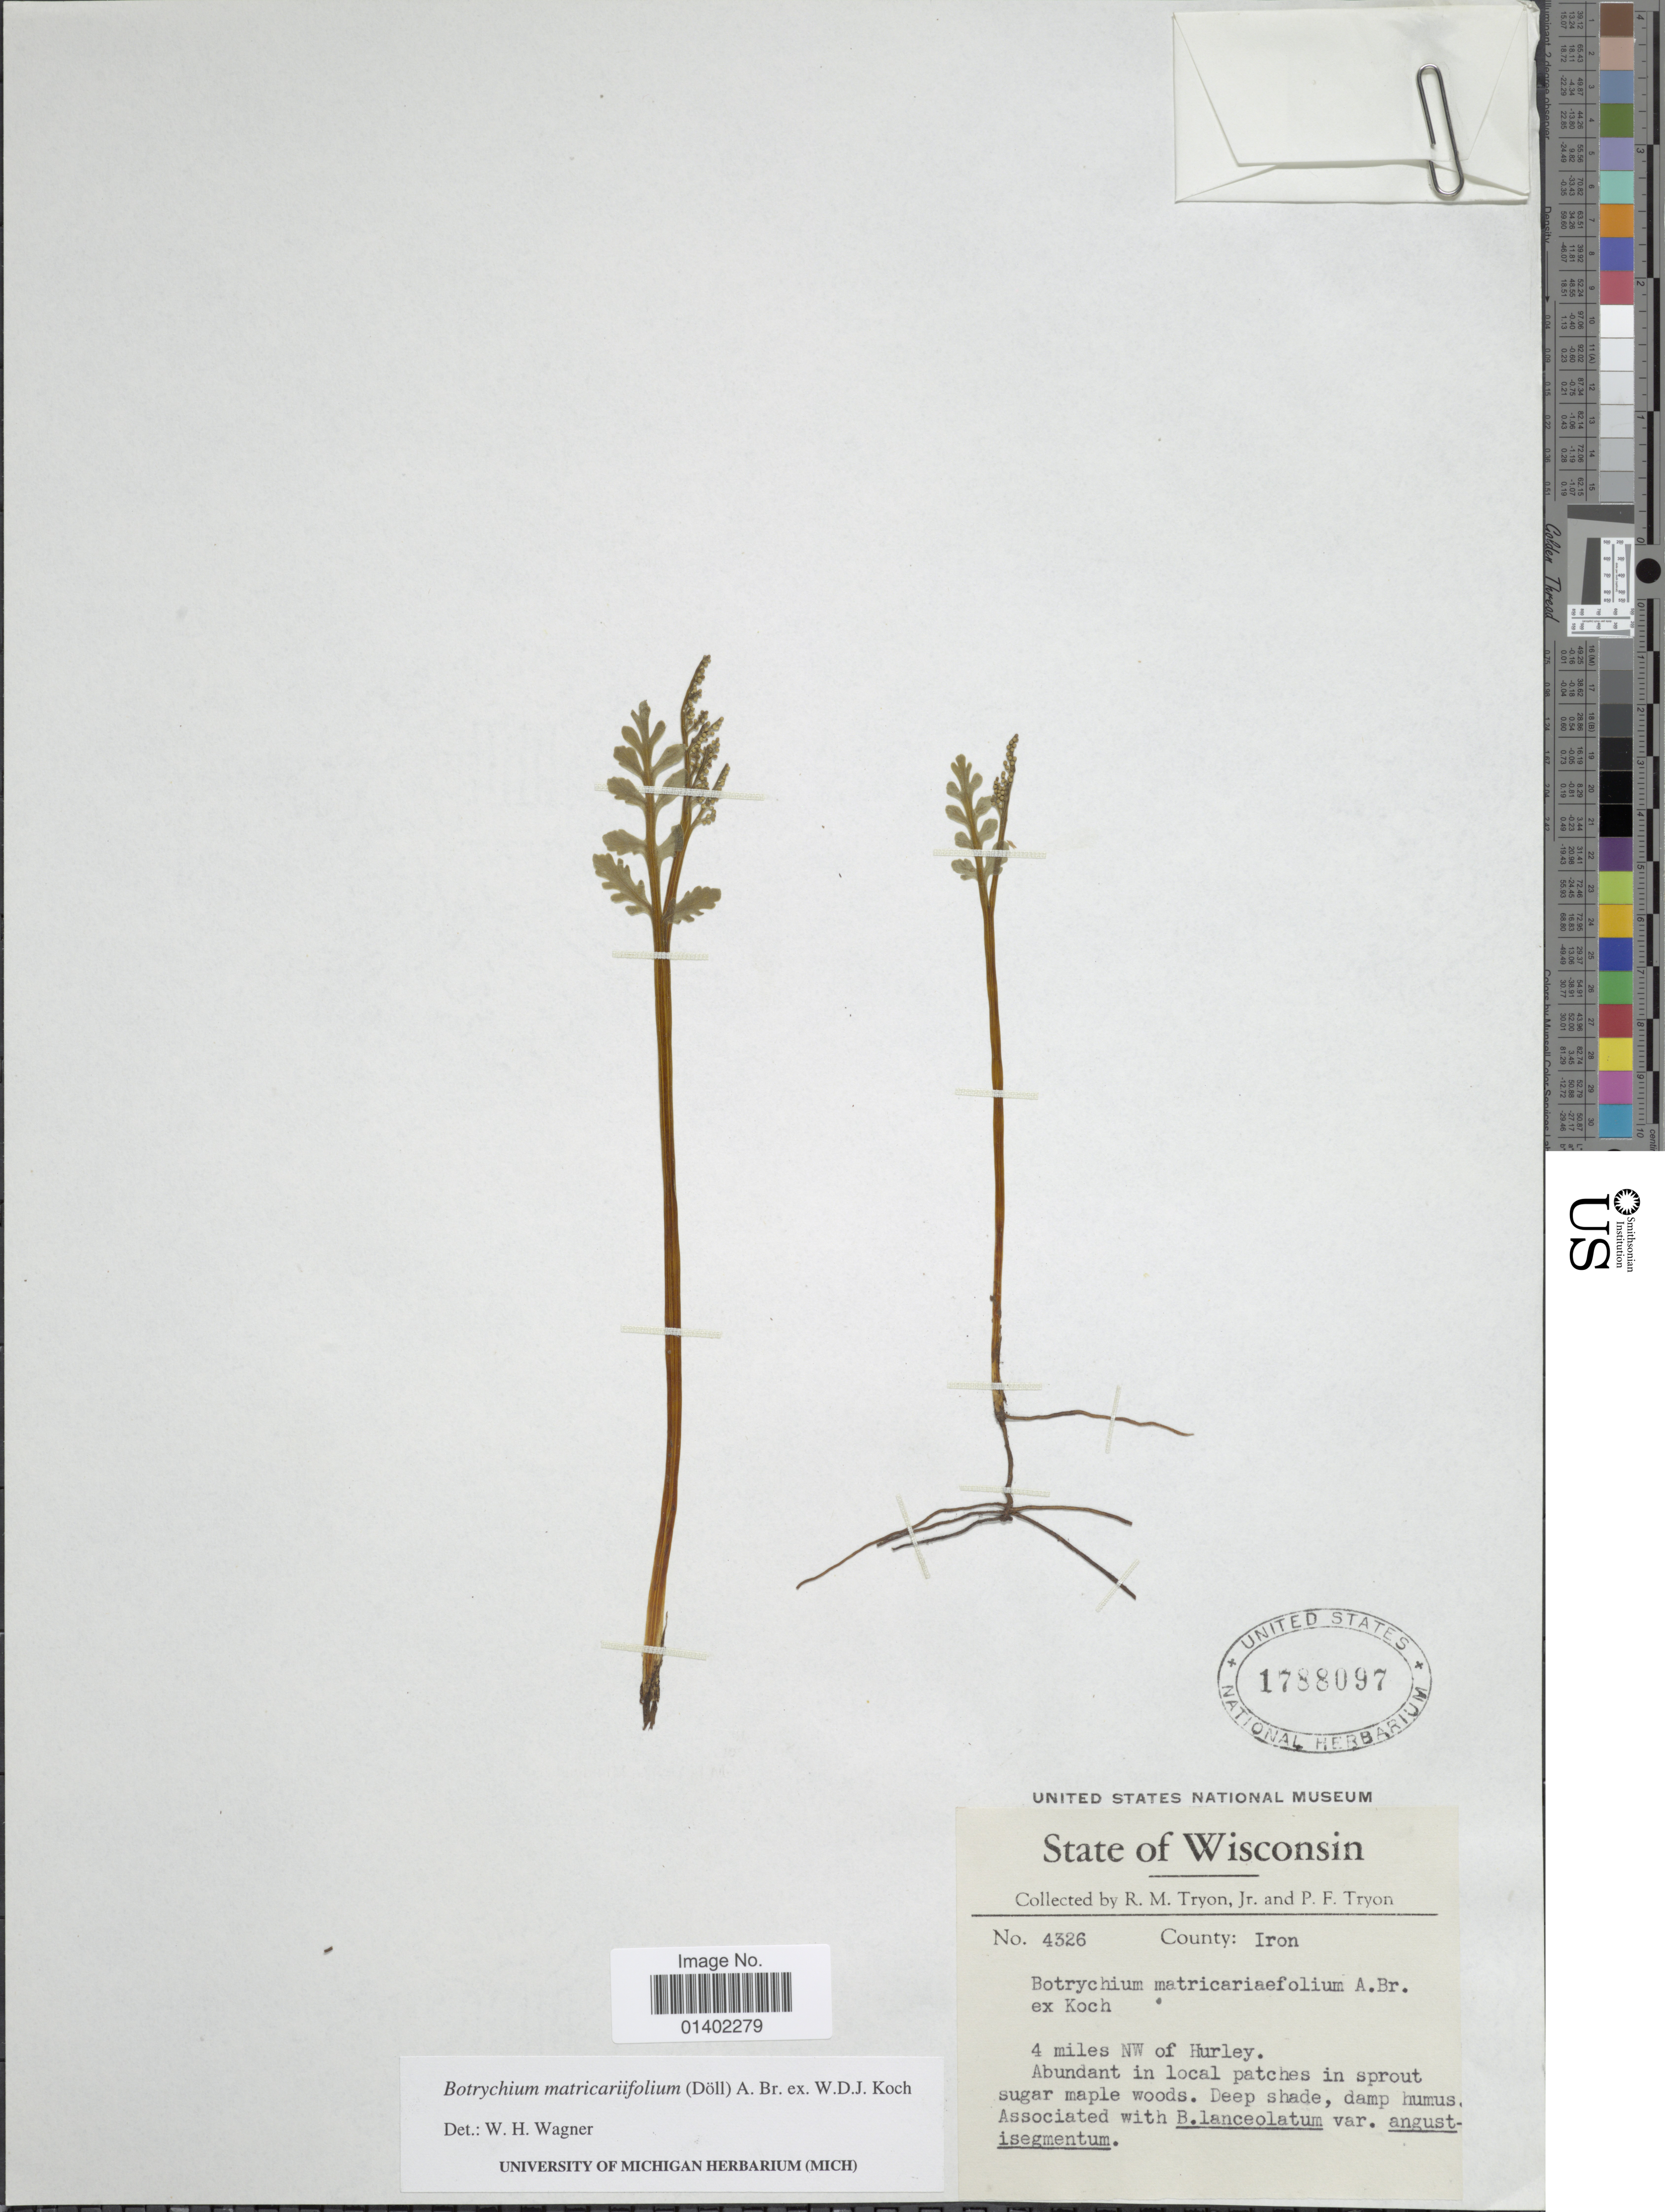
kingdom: Plantae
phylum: Tracheophyta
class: Polypodiopsida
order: Ophioglossales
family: Ophioglossaceae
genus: Botrychium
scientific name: Botrychium matricariifolium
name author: (A. Braun ex Dowell) A. Braun ex Koch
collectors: R. M. Tryon & P. Tryon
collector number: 4326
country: United States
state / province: Wisconsin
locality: County: Iron, 4 miles NW of Hurley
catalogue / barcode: US 1788097